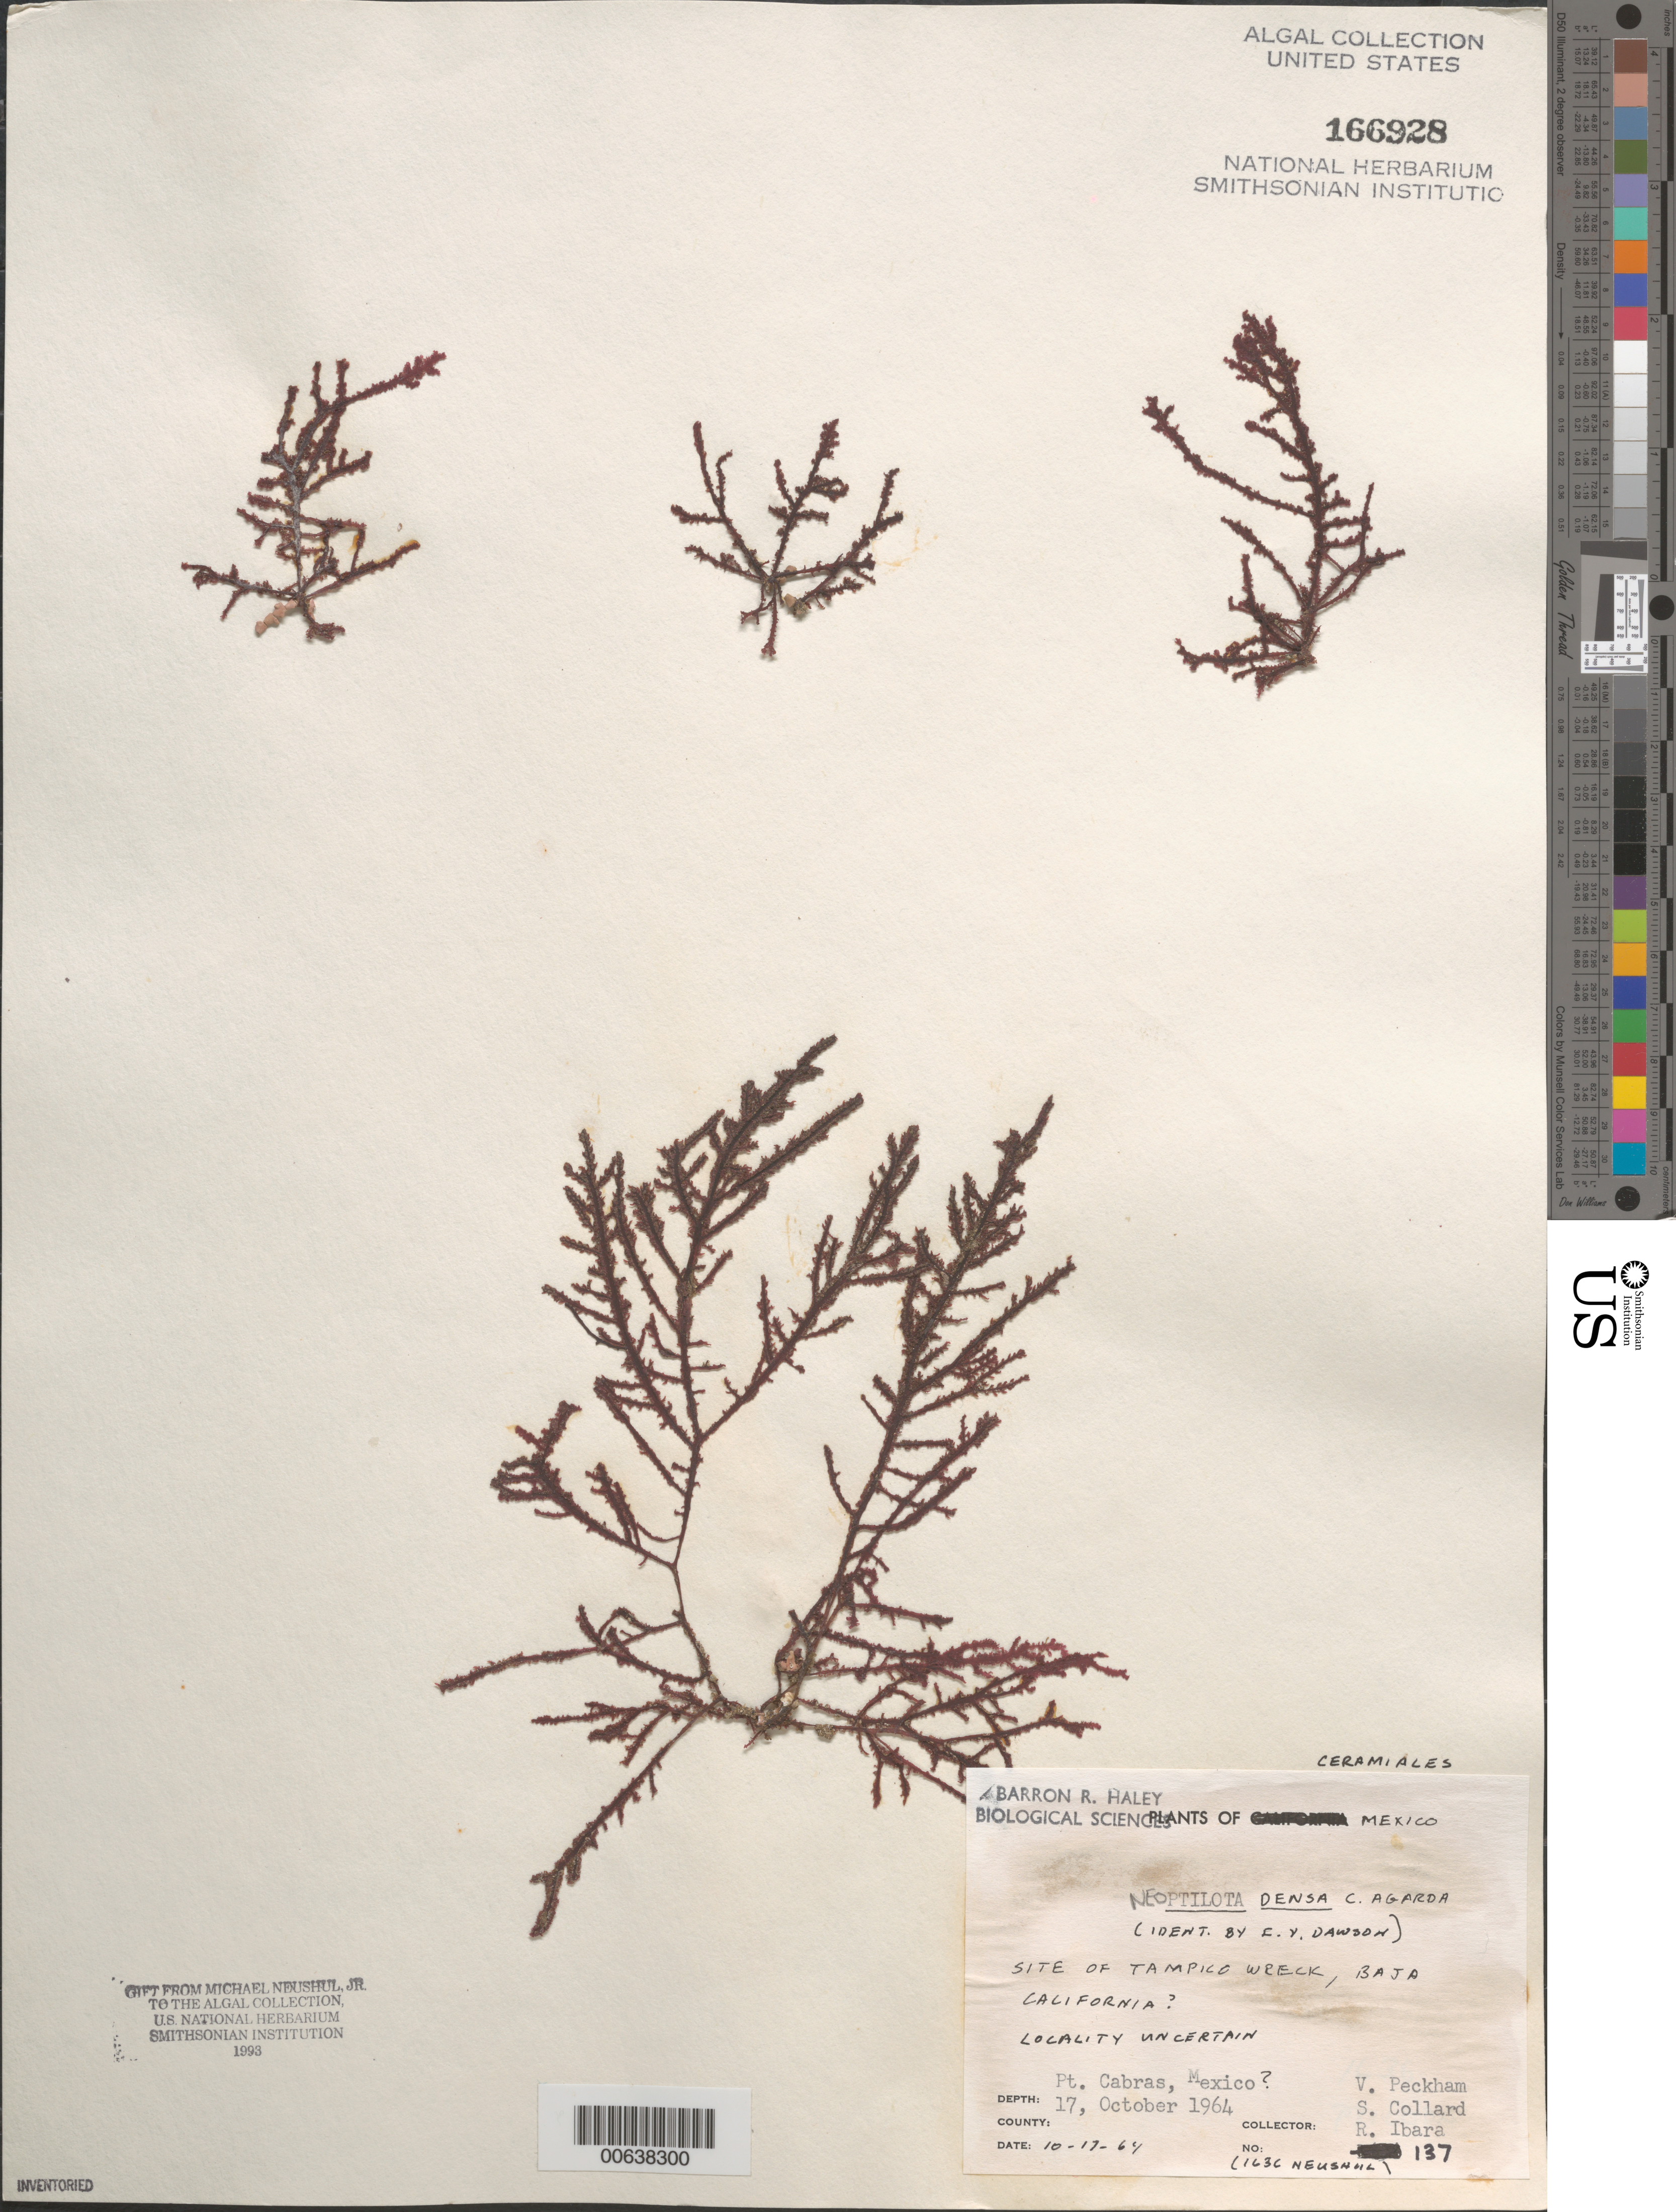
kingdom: Plantae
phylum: Rhodophyta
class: Florideophyceae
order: Ceramiales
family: Wrangeliaceae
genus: Ptilota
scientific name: Ptilota densa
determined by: Algae name updating Project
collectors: V. Peckham, S. Collard & R. Ibara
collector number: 137 & Neushul 1636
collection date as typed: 17 Oct 1964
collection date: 1964-10-17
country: Mexico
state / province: Baja California Norte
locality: Tampico Wreck Cove, near Punta Cabras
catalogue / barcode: US 166928